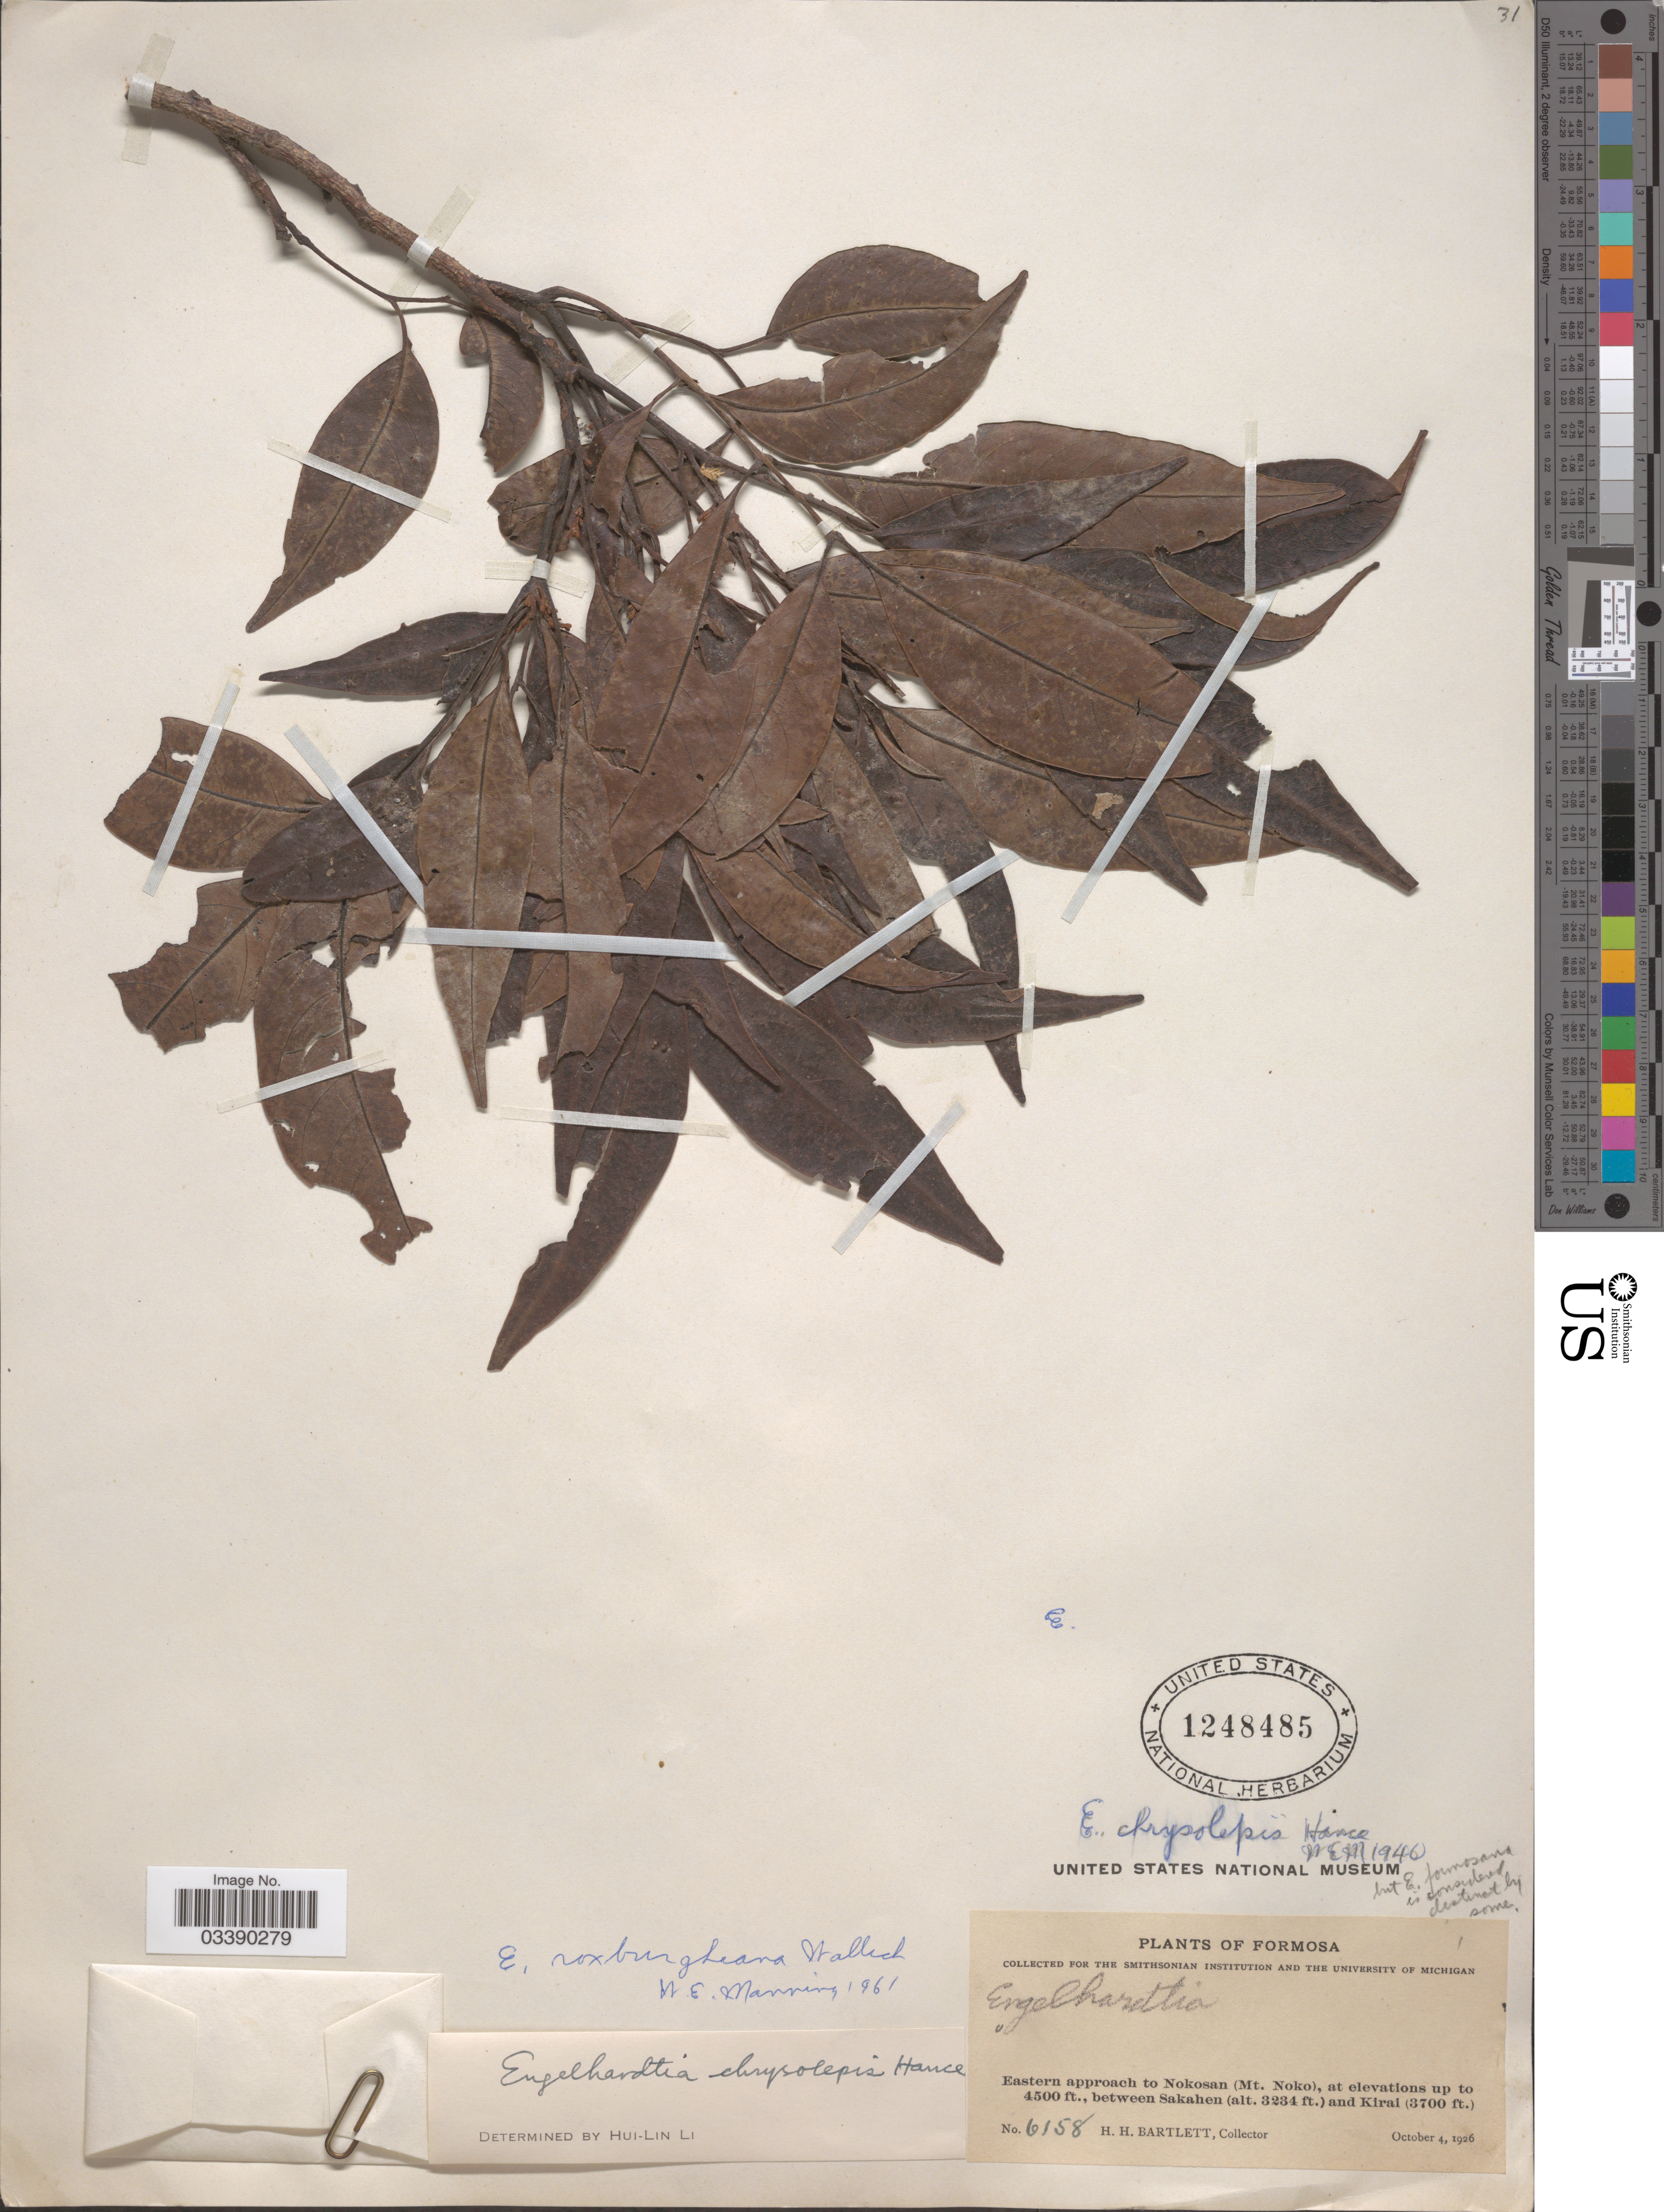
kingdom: Plantae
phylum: Tracheophyta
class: Magnoliopsida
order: Fagales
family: Juglandaceae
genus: Engelhardia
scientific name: Engelhardia roxburghiana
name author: Lindl.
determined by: Strong, Mark T., (BOT), Smithsonian Institution - National Museum of Natural History (UNITED STATES)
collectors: H. H. Bartlett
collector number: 6158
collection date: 1926-10-04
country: Taiwan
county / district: Hualien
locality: Formosa. Eastern approach to Nokosan (Mt. Noko), between Sakahen and Kirai.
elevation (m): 986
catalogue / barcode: US 1248485